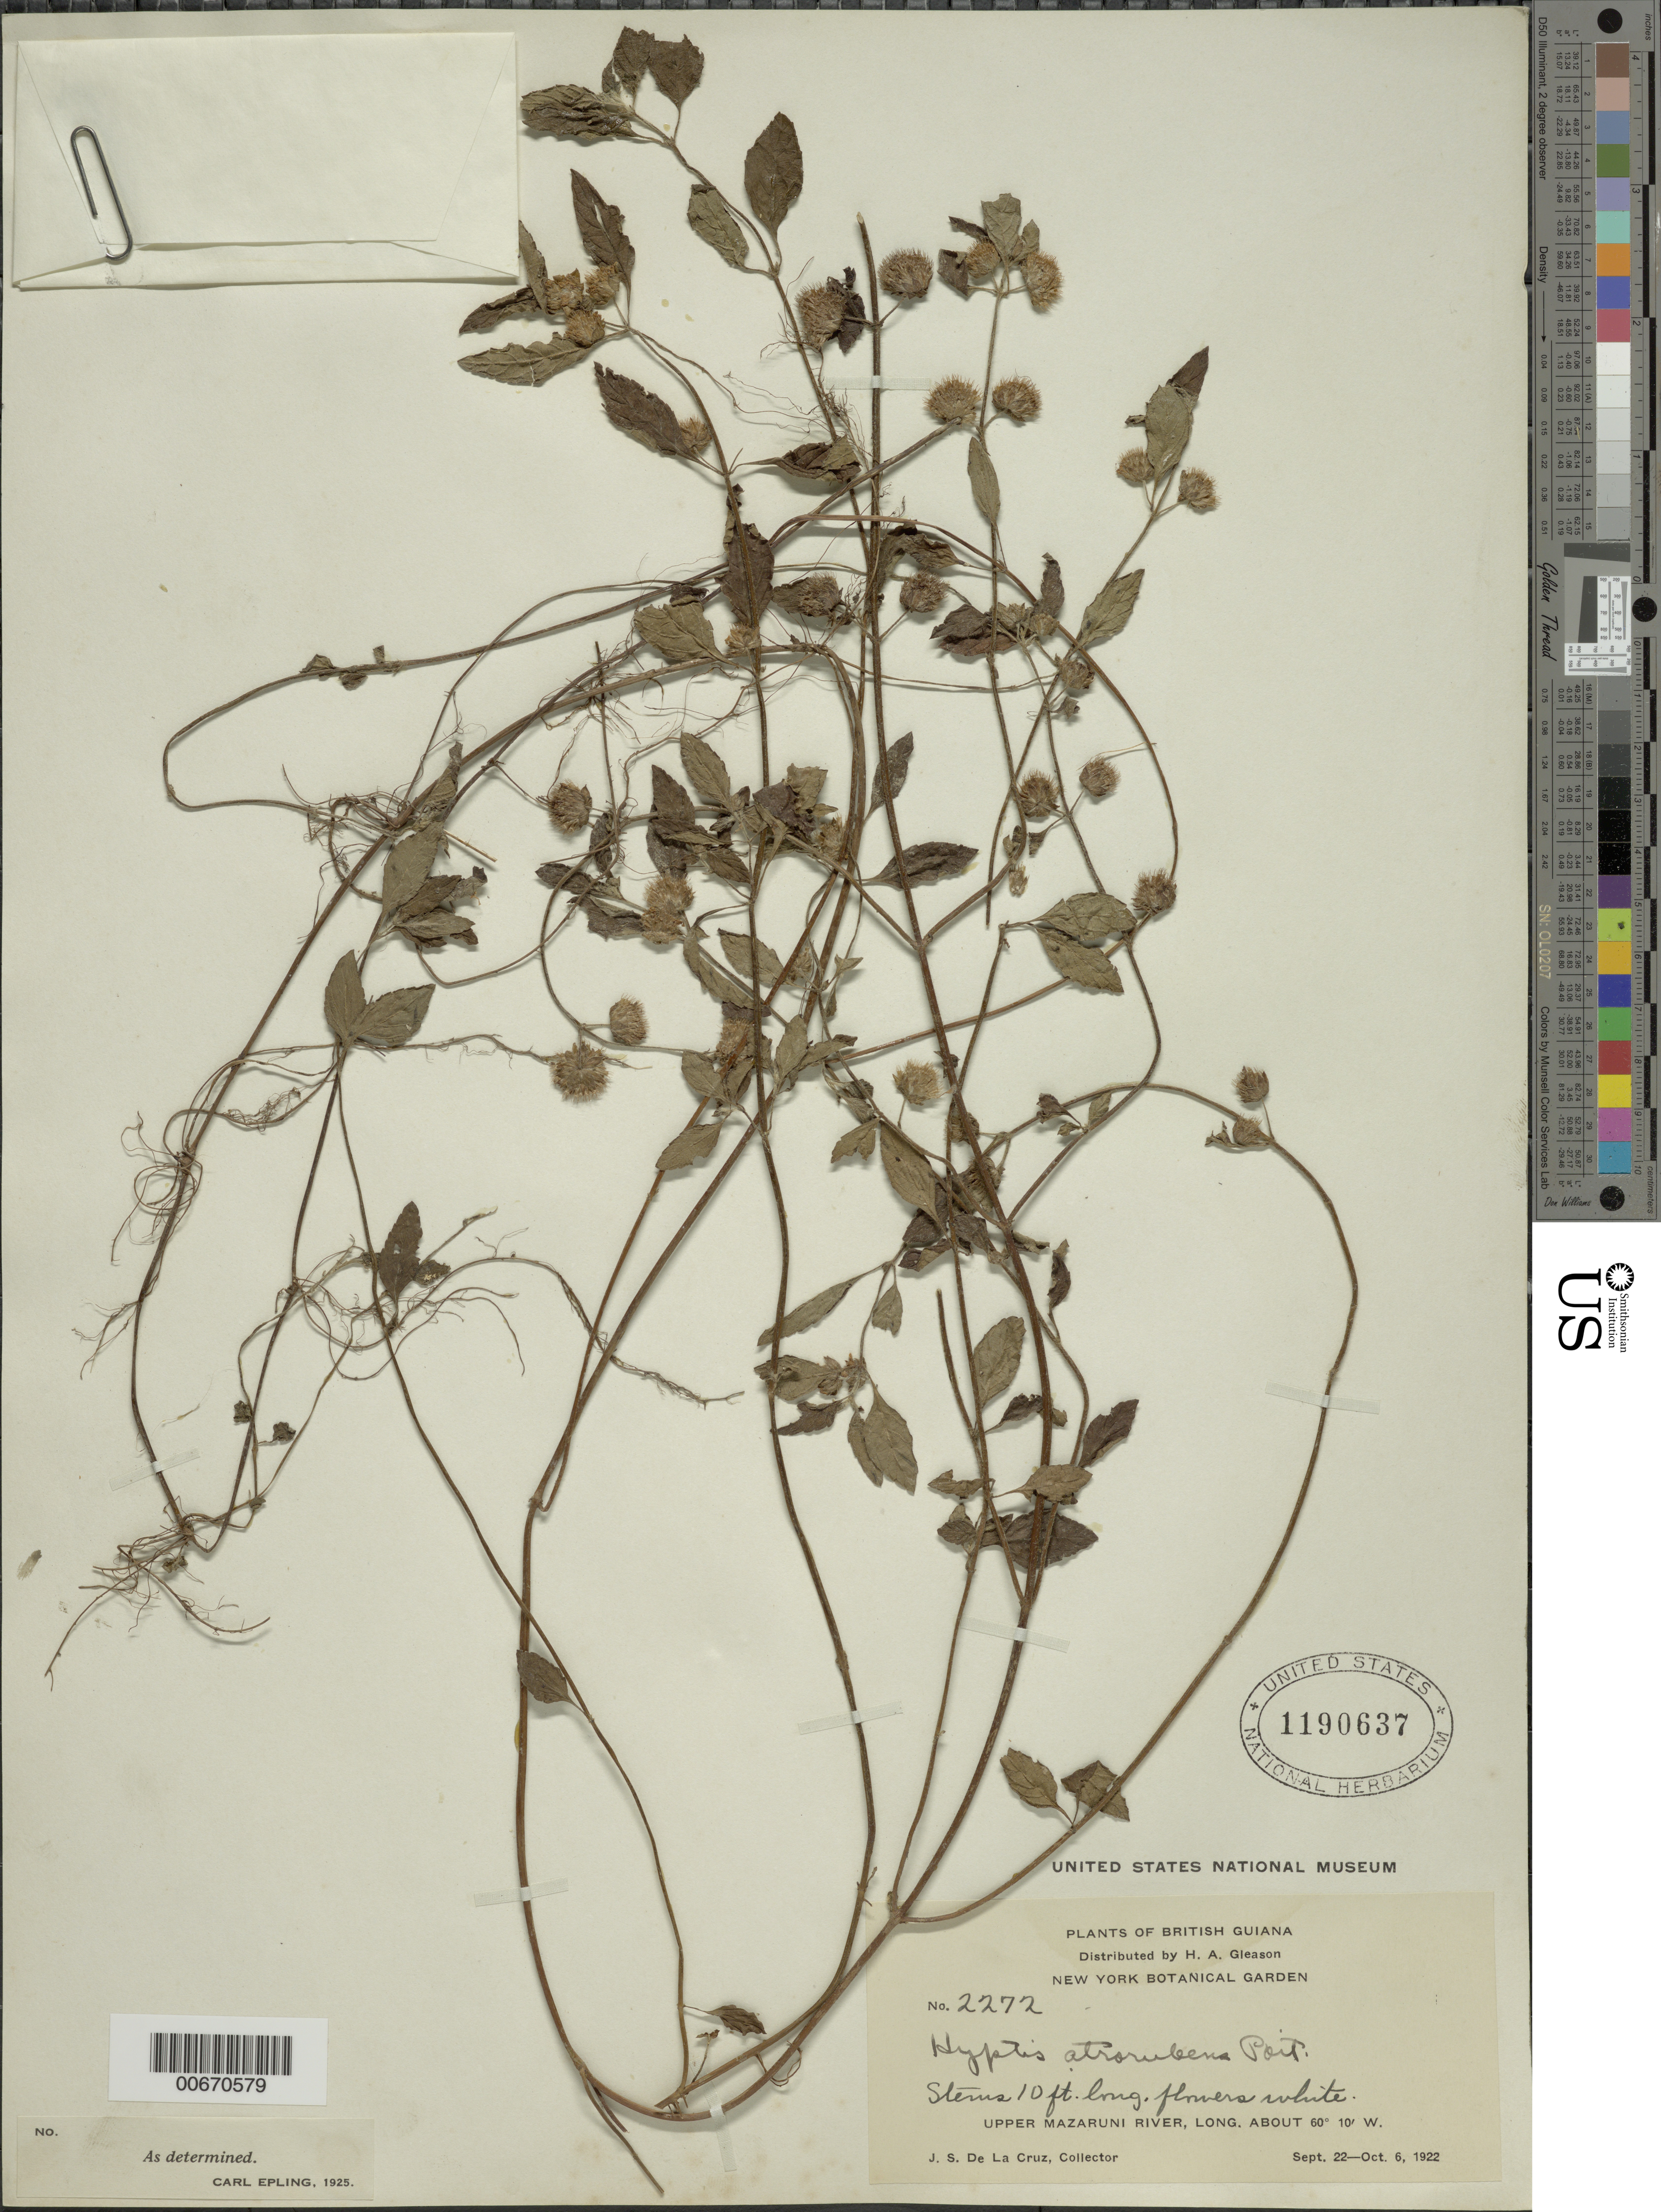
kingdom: Plantae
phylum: Tracheophyta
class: Magnoliopsida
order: Lamiales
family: Lamiaceae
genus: Hyptis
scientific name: Hyptis atrorubens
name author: Poit.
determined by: Epling, C. C.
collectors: J. S. de la Cruz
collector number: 2272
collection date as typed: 22-Sep-22 to 6-Oct-22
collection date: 1922-09-22/1922-10-06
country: Guyana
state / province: Cuyuni-Mazaruni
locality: Upper Mazaruni R.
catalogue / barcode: US 1190637